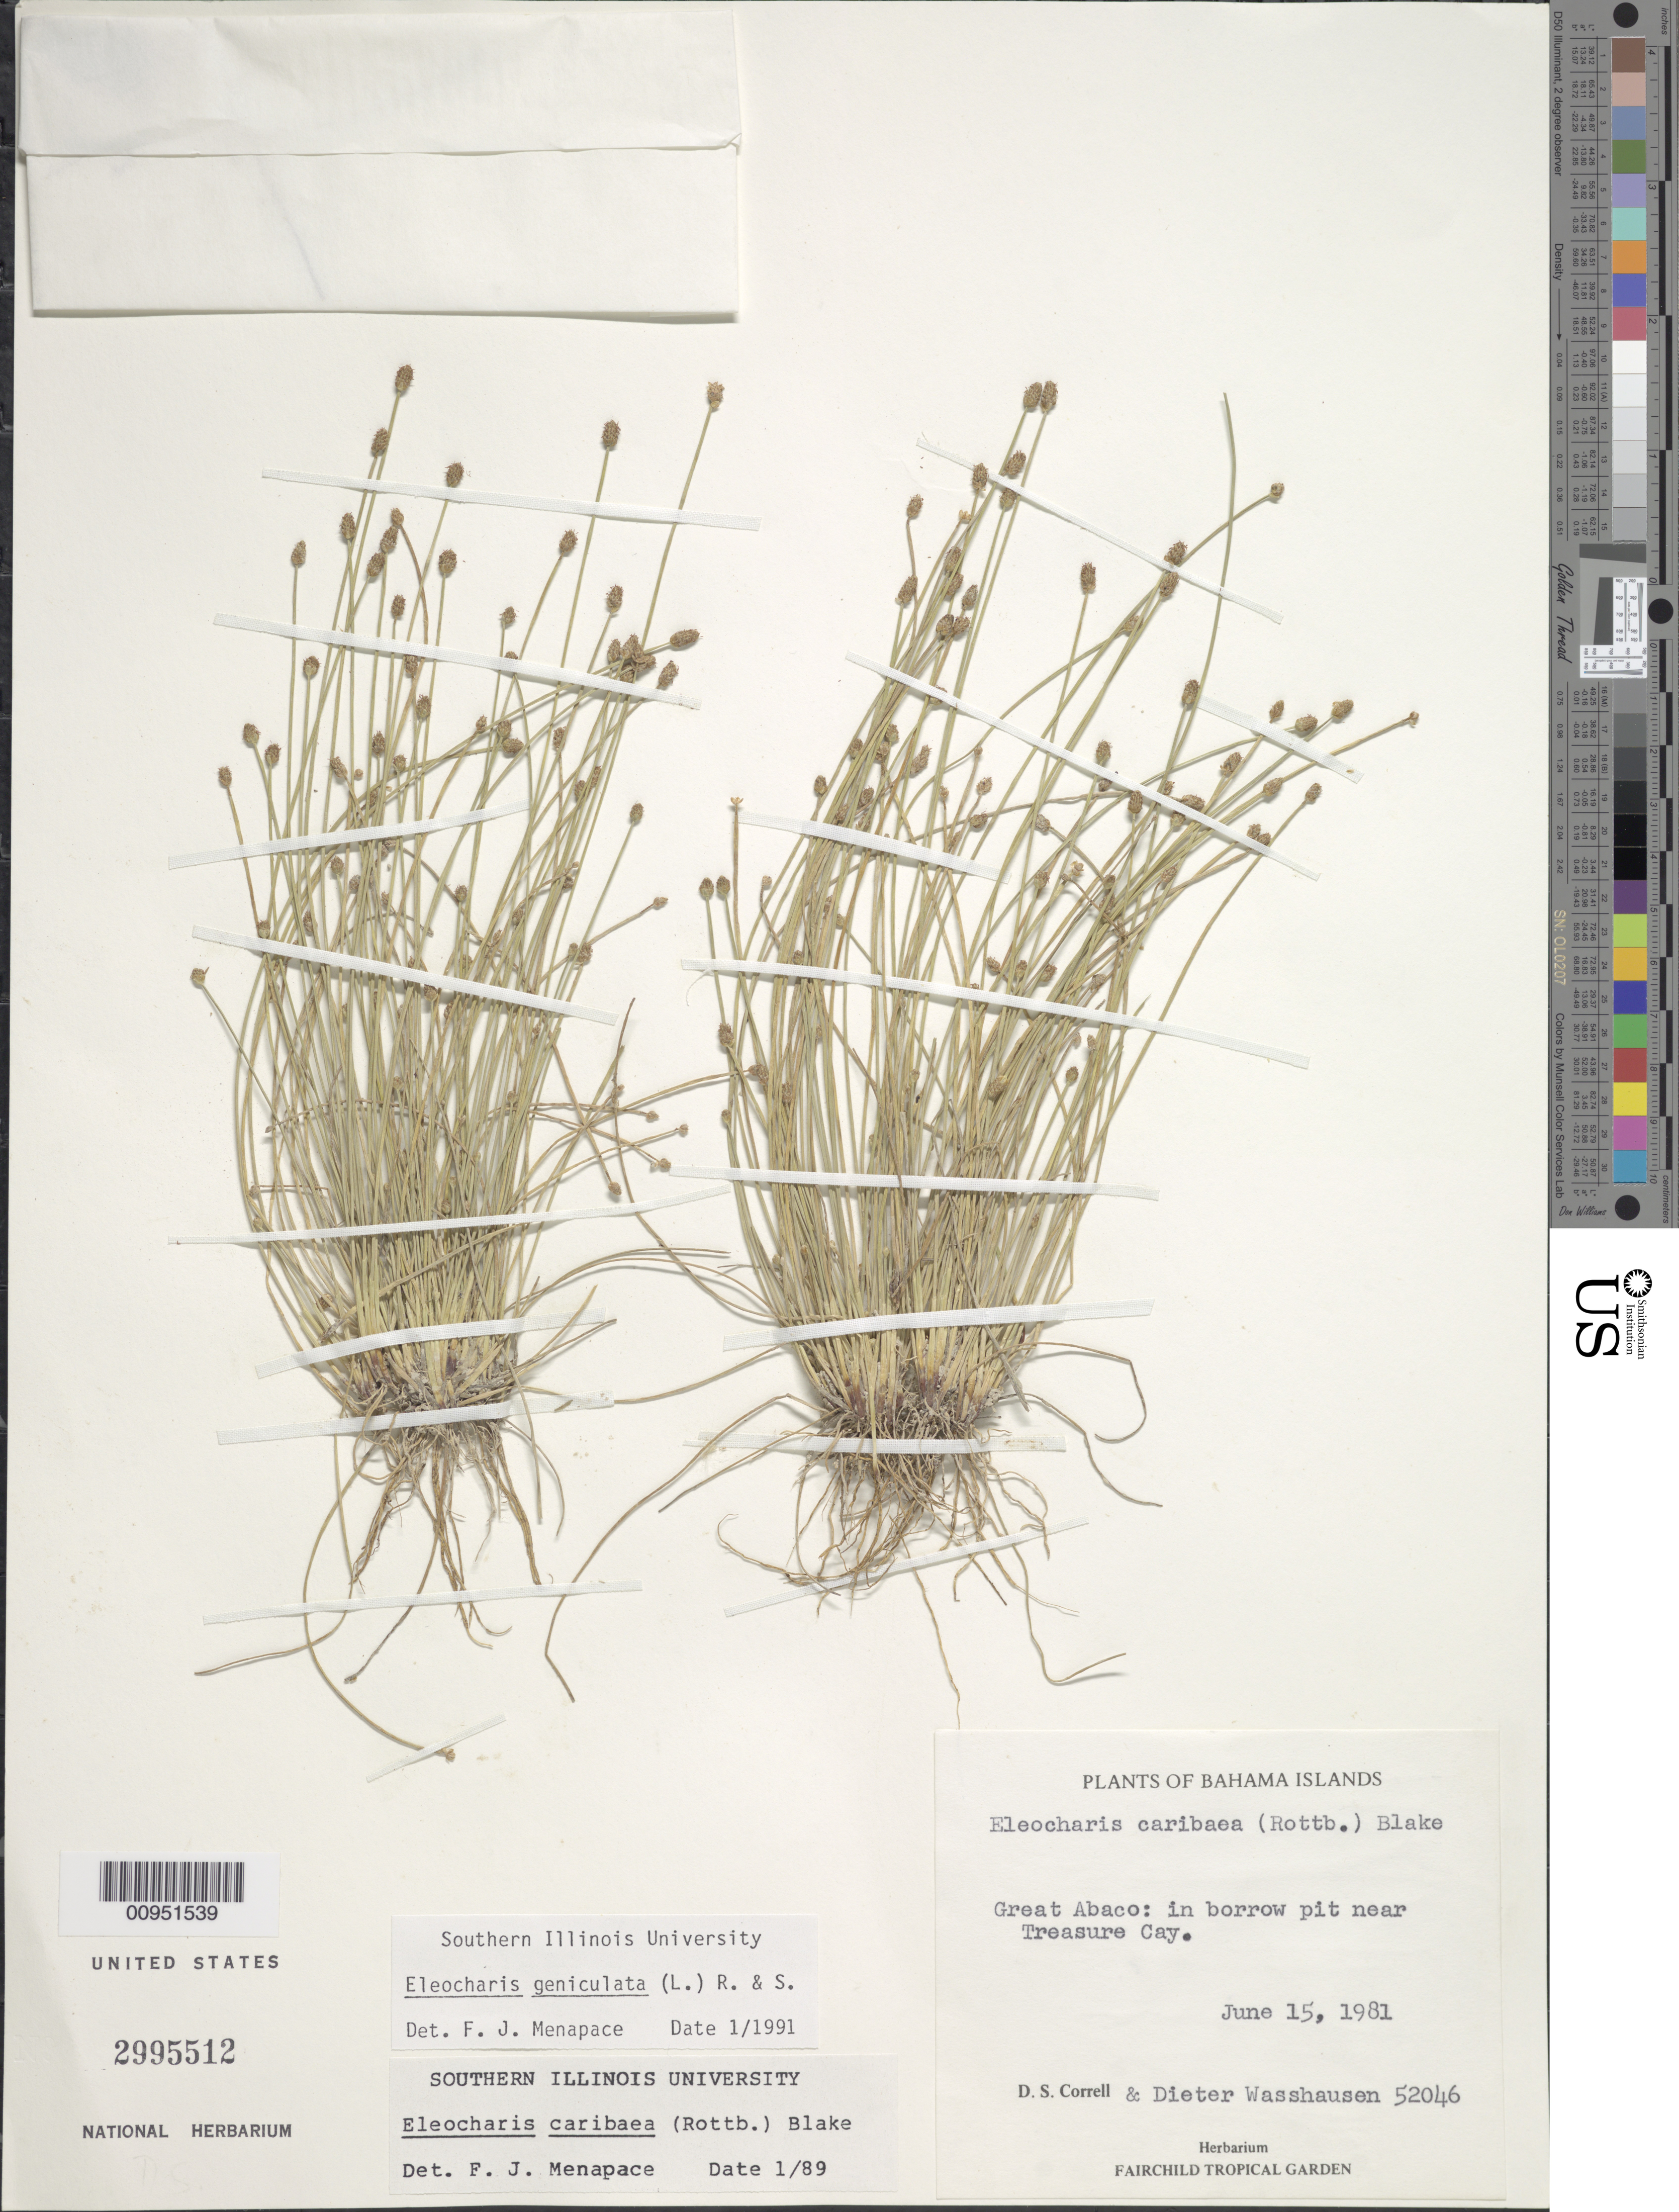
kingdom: Plantae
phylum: Tracheophyta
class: Liliopsida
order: Poales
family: Cyperaceae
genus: Eleocharis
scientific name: Eleocharis geniculata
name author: (L.) Roem. & Schult.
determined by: Menapace, F. J.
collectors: D. S. Correll & D. C. Wasshausen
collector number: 52046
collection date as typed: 15 Jun 1981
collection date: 1981-06-15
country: Bahamas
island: Great Abaco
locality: Near Treasure Cay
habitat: In borrow pit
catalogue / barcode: US 2995512